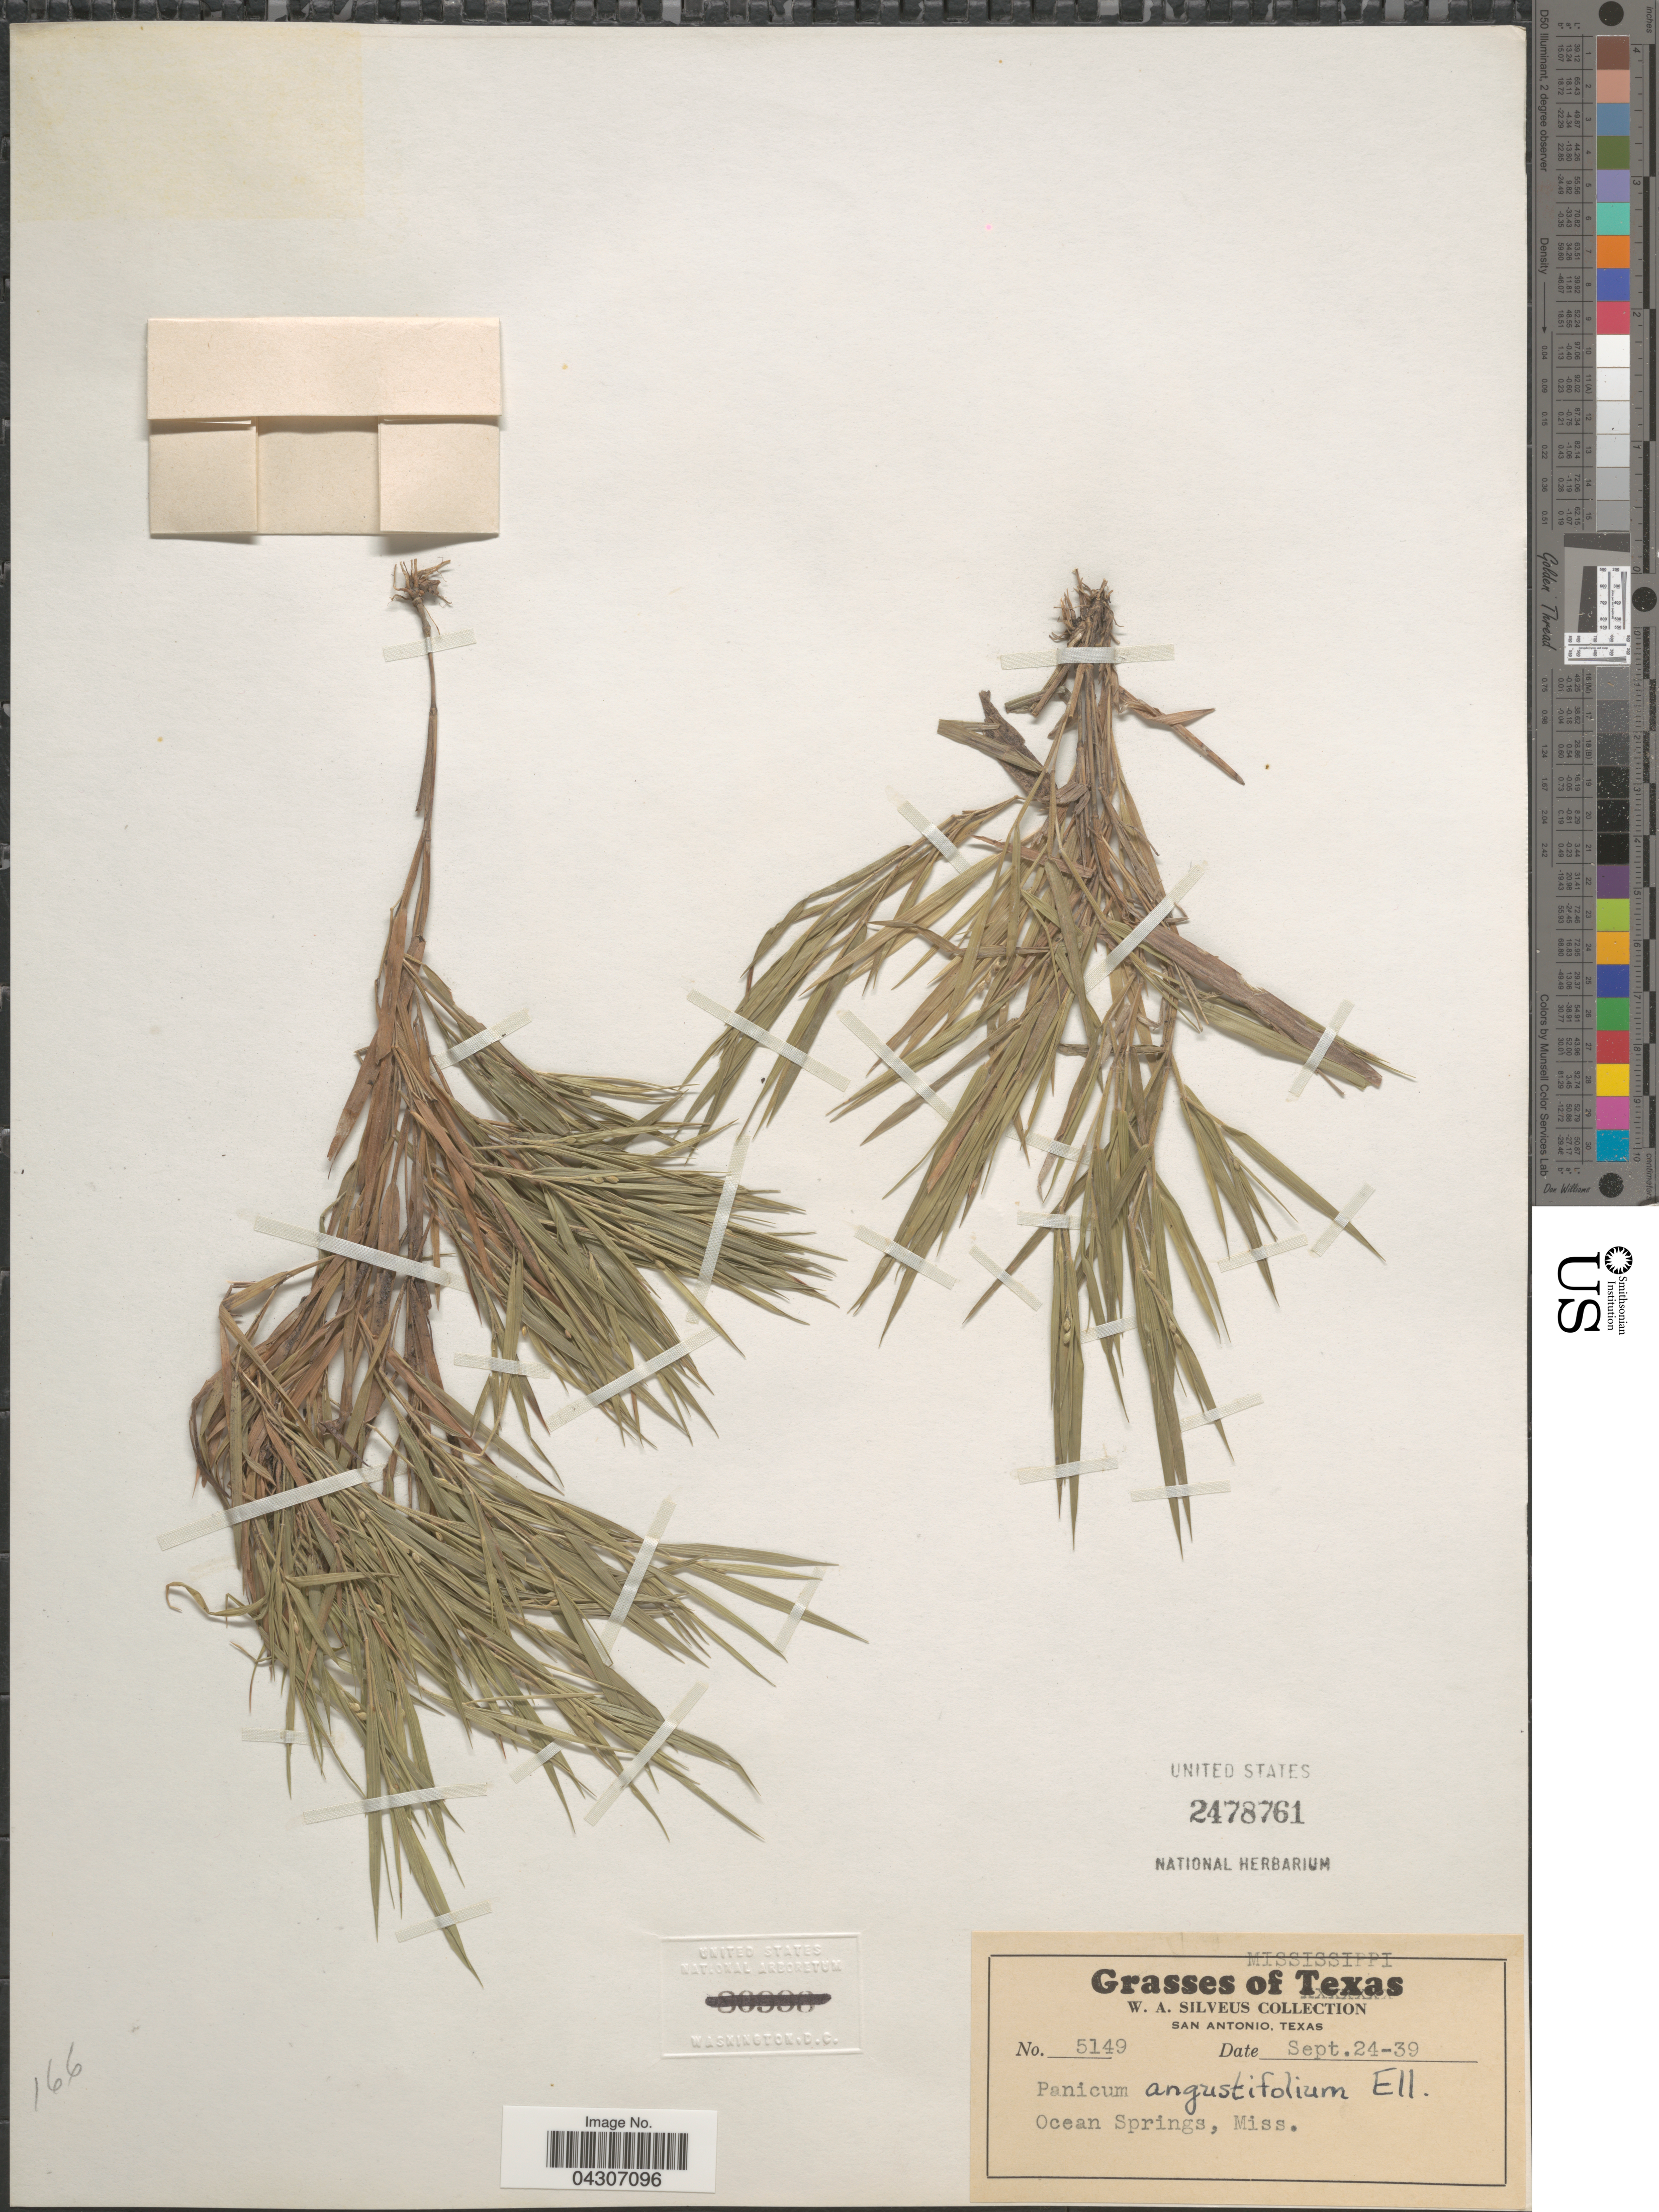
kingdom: Plantae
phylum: Tracheophyta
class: Liliopsida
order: Poales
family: Poaceae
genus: Dichanthelium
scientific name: Dichanthelium aciculare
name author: (Desv. ex Poir.) Gould & C.A. Clark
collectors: W. Silveus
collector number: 5149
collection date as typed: Transcribed d/m/y: 24/9/39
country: United States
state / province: Mississippi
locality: Ocean Springs.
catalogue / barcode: US 2478761